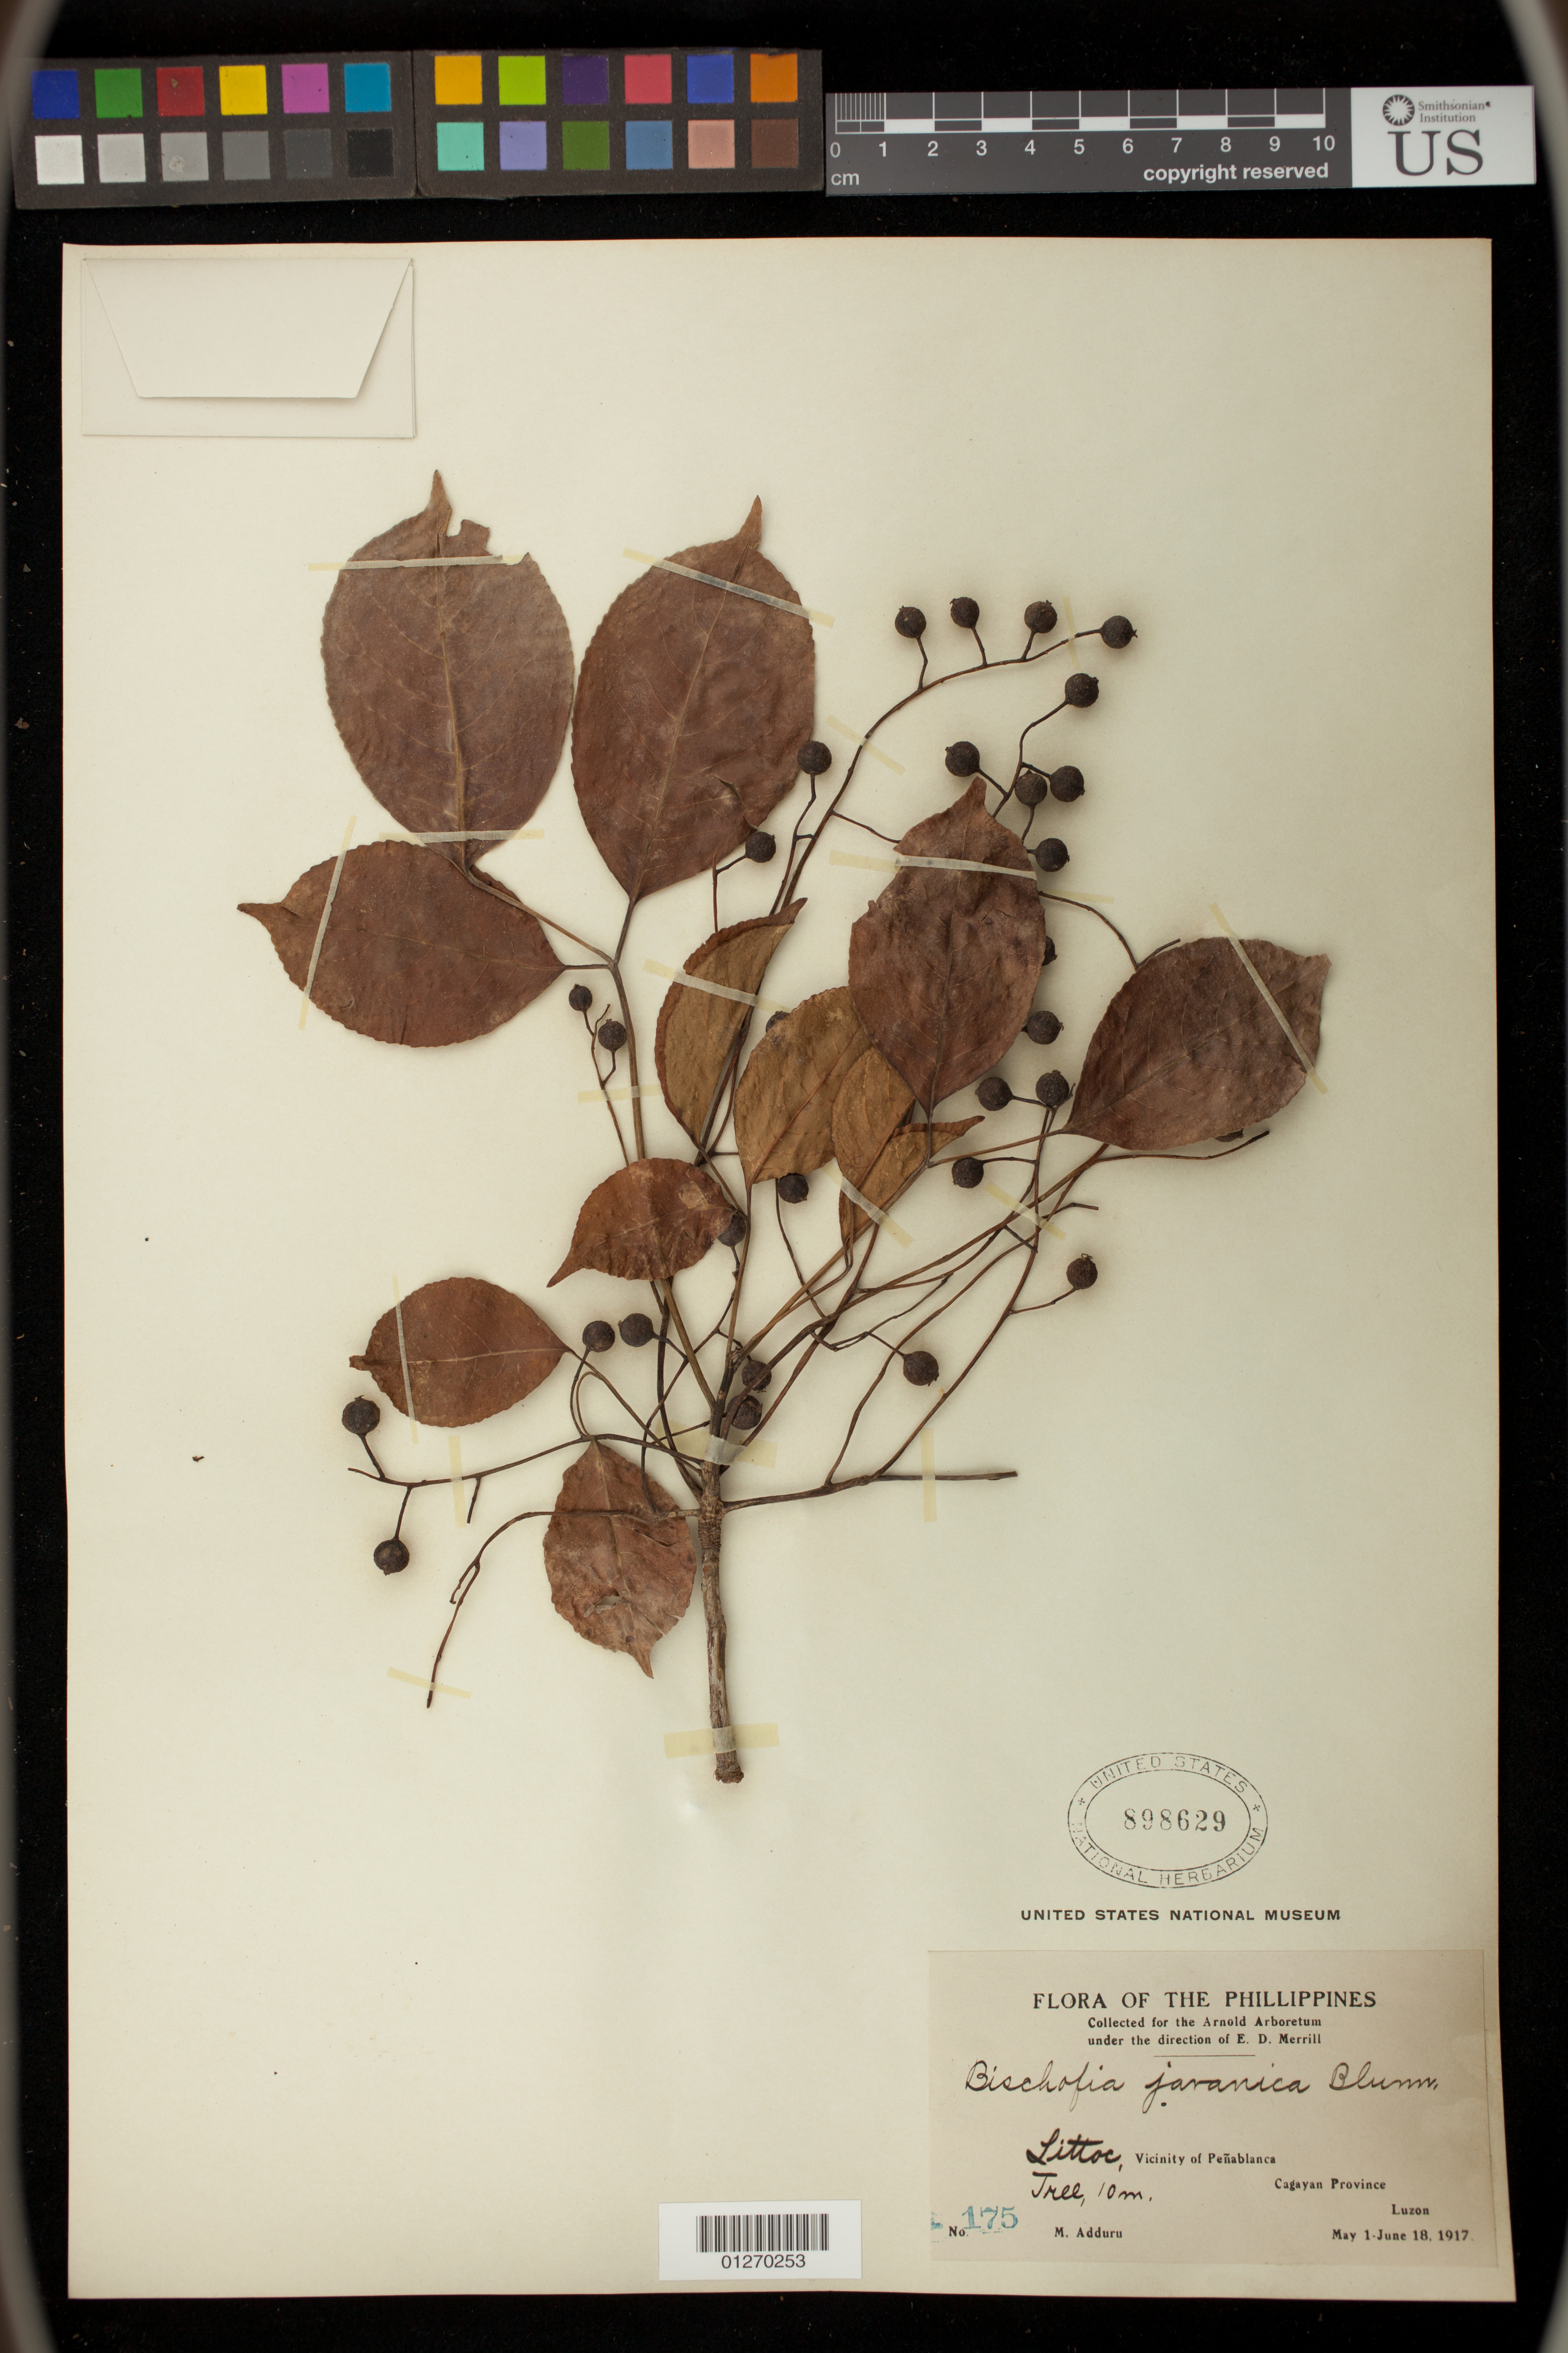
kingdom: Plantae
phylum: Tracheophyta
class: Magnoliopsida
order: Malpighiales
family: Phyllanthaceae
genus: Bischofia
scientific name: Bischofia javanica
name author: Blume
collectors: M. Adduru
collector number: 175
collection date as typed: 1917-05-01/1917-06-18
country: Philippines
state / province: Cagayan Valley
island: Luzon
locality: Littoc, Vicinity of Peñablanca, Cagayan Province, Luzon.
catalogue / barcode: US 898629